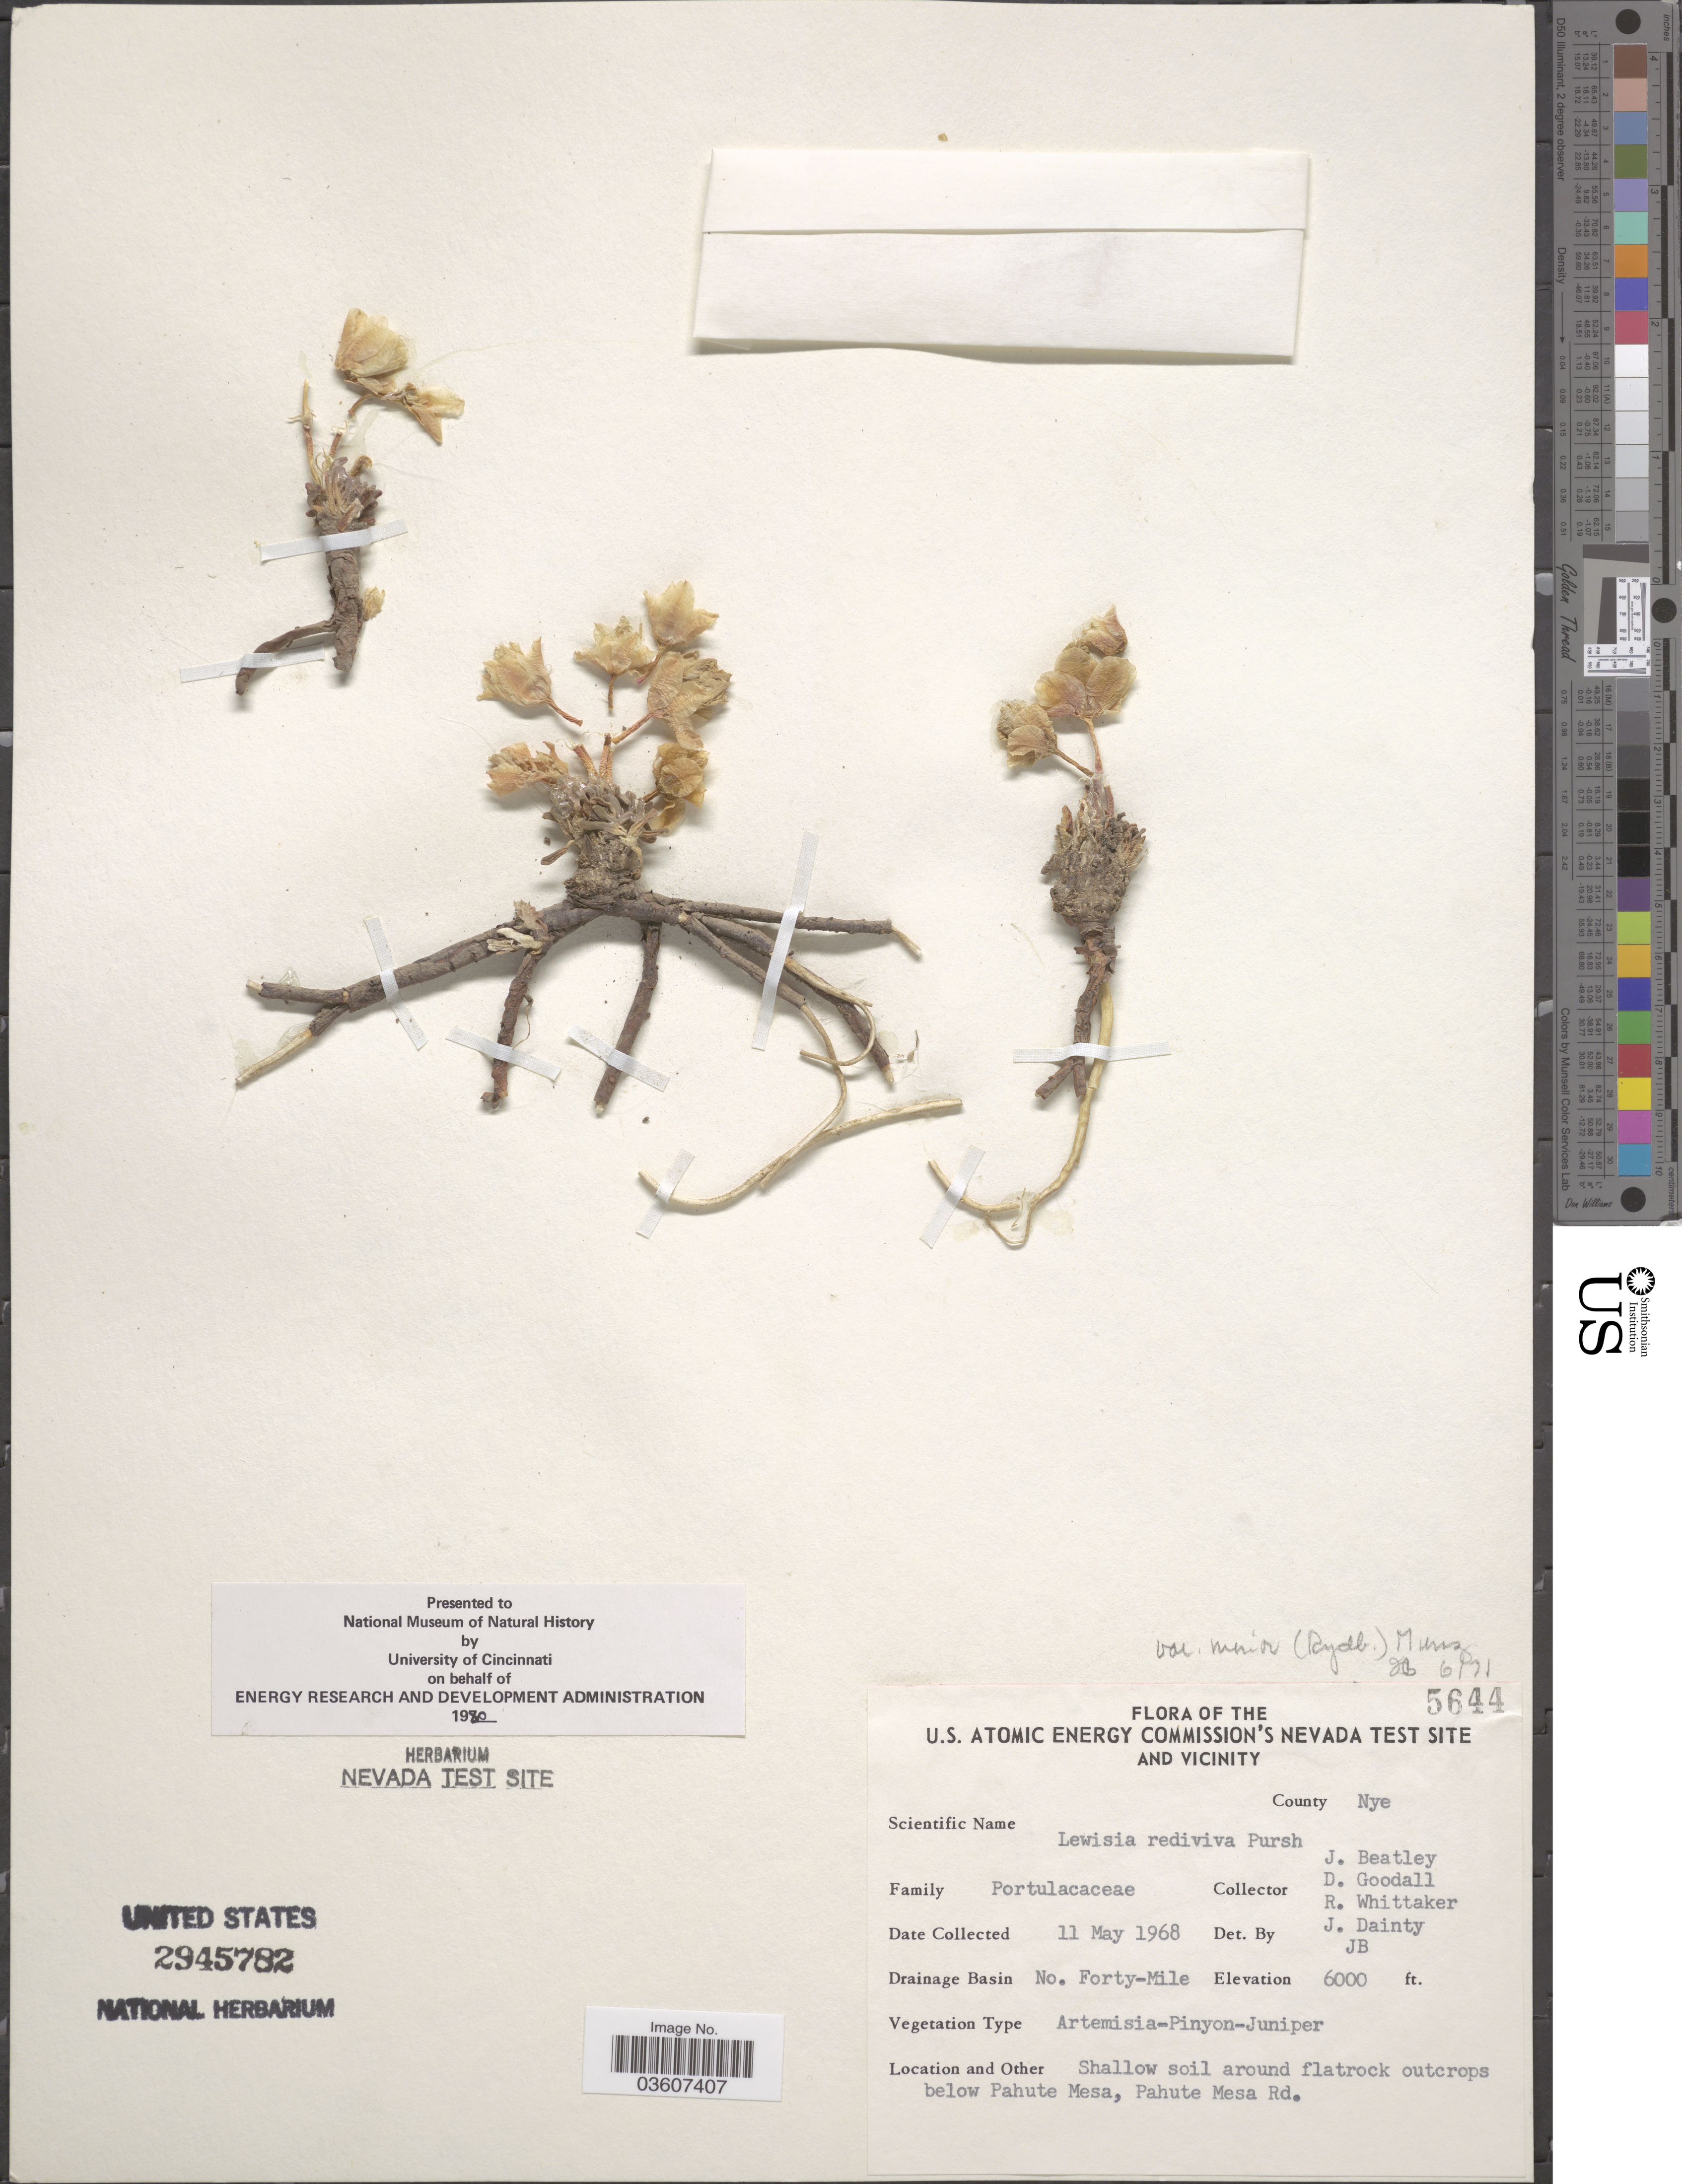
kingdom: Plantae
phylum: Tracheophyta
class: Magnoliopsida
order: Caryophyllales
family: Montiaceae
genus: Lewisia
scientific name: Lewisia rediviva var. minor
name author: (Rydb.) Munz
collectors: J. C. Beatley, D. Goodall, R. Whittaker & J. Dainty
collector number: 5644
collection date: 1968-05-11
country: United States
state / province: Nevada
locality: U.S. Atomic Energy Commission's Nevada Test Site and Vicinity. County Nye, Drainage Basin No. Forty Mile, below Pahute Mesa, Pahute Mesa Rd.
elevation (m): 1829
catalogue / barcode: US 2945782